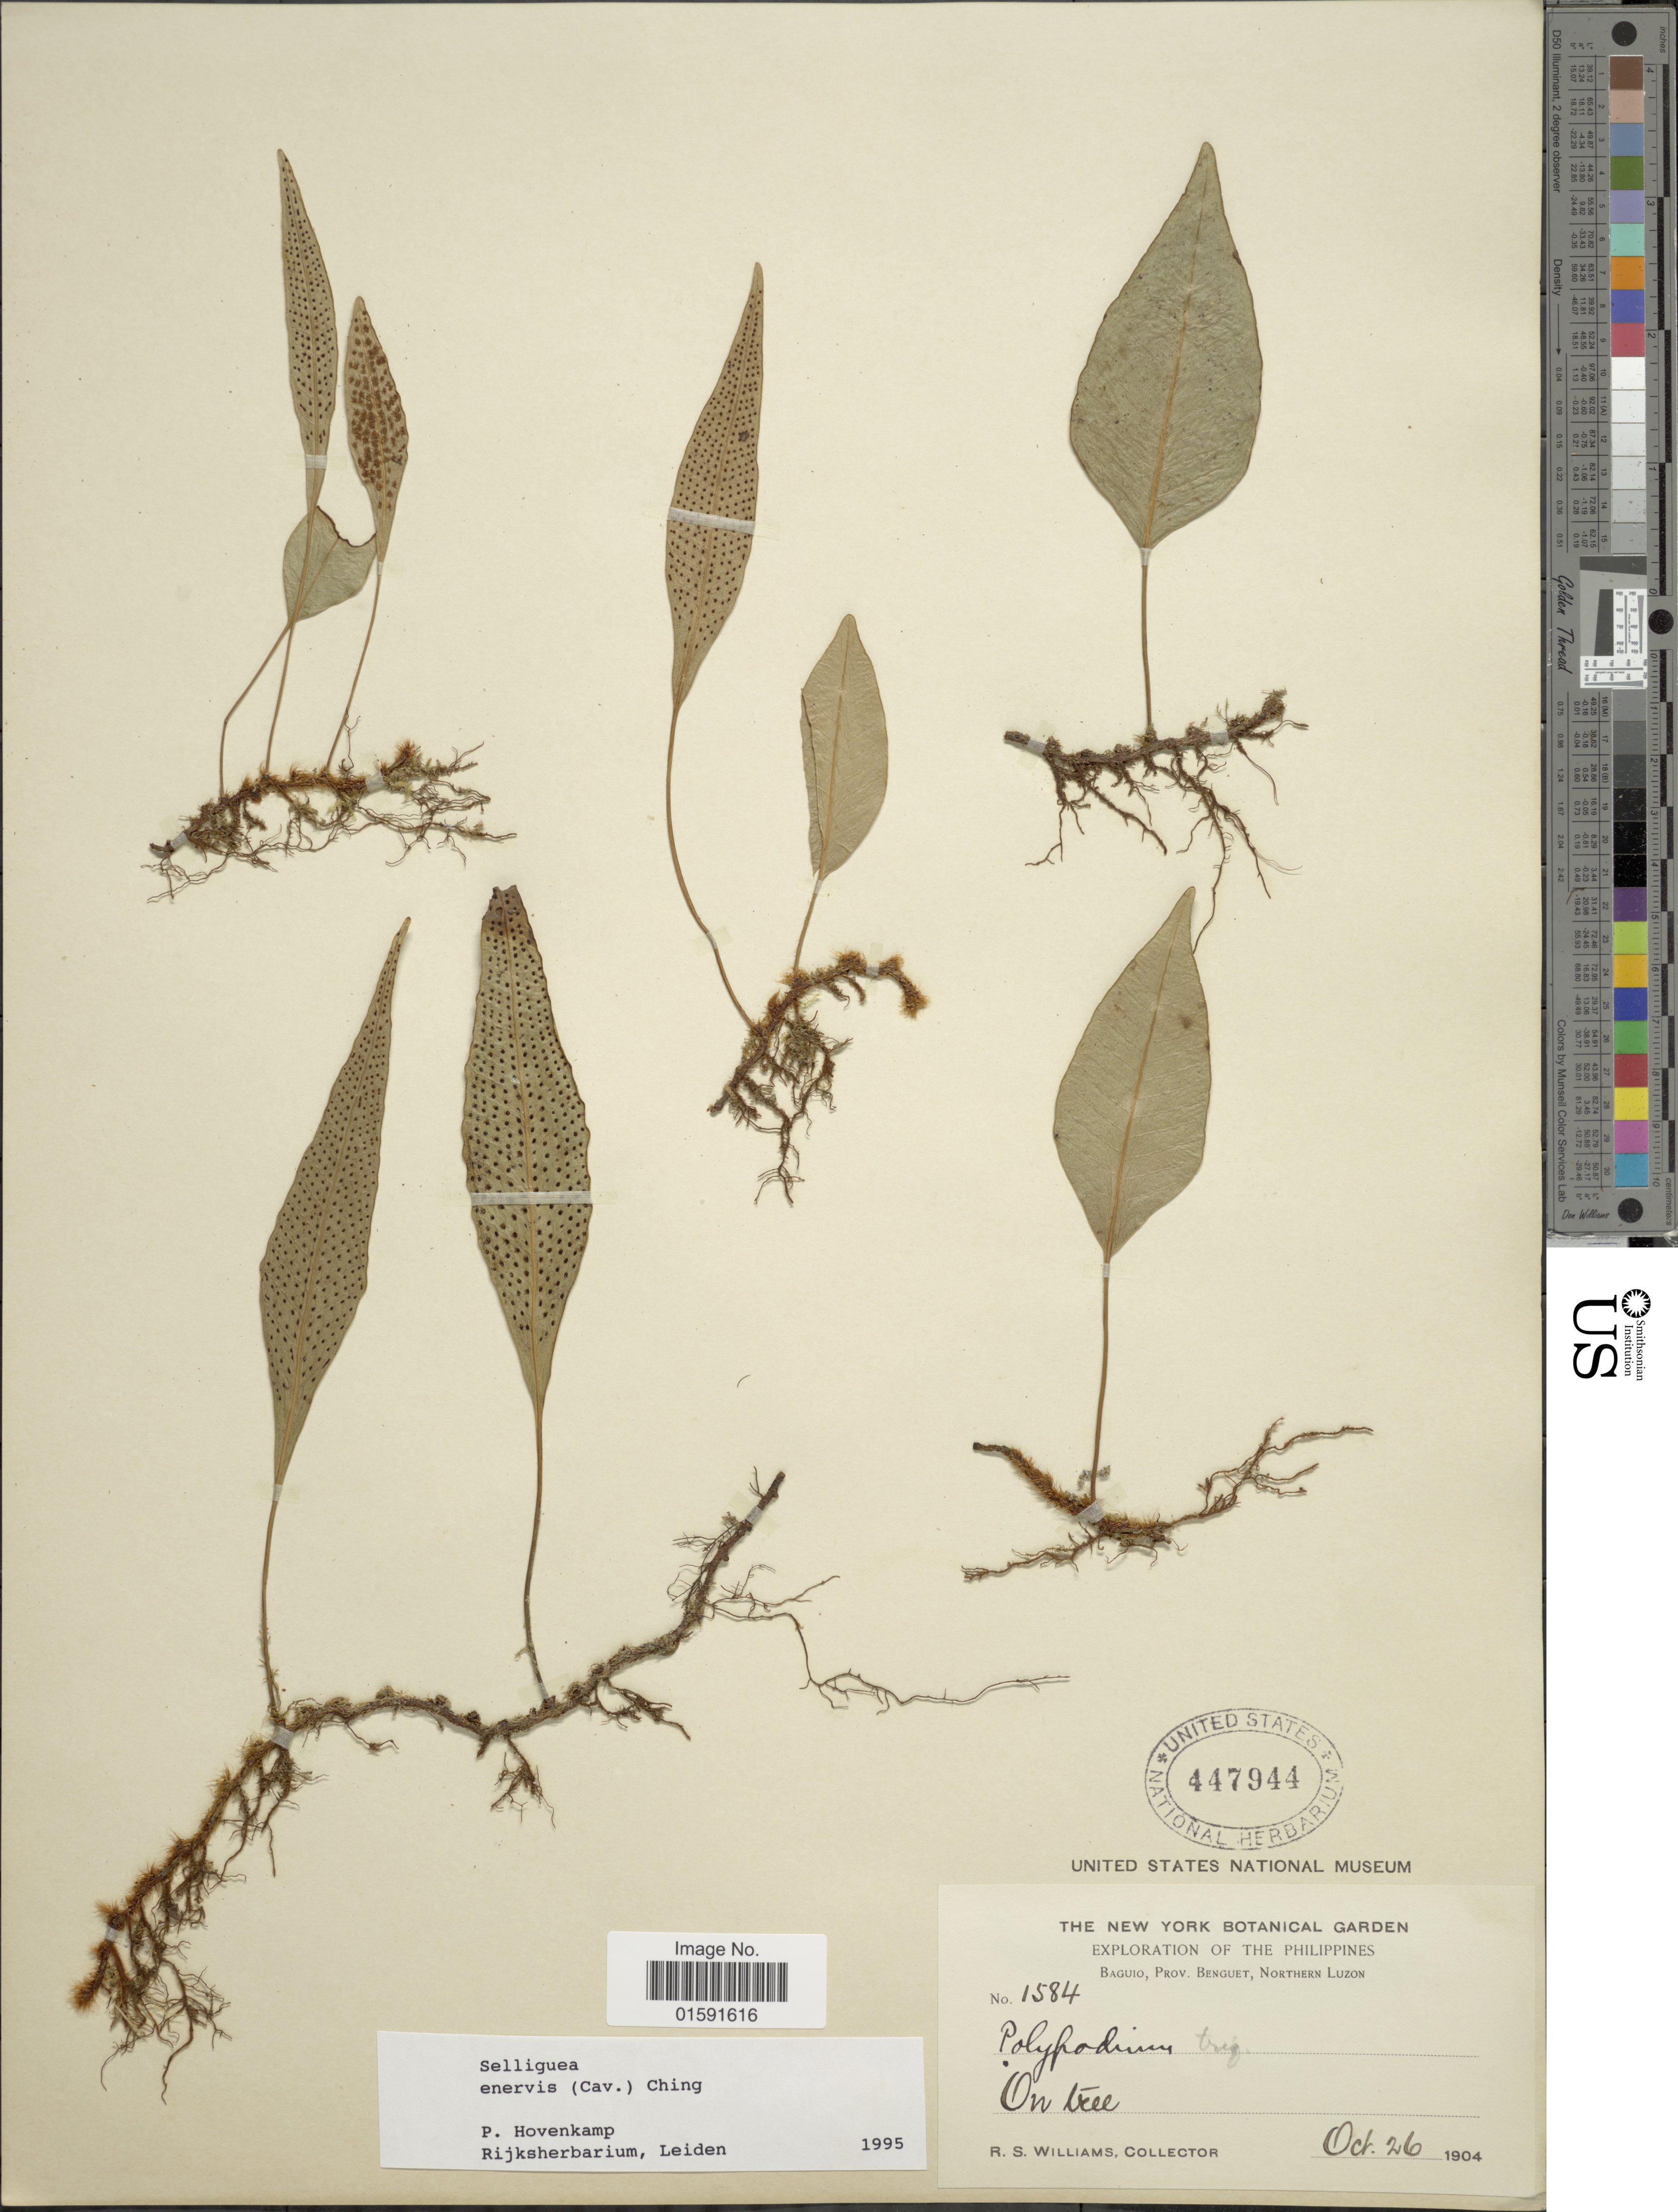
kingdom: Plantae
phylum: Tracheophyta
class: Polypodiopsida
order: Polypodiales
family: Polypodiaceae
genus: Selliguea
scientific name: Selliguea enervis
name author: (Cav.) Ching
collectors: R. S. Williams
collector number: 1584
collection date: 1904-10-26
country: Philippines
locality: Baguio, Prov., Benguet, Northern Luzon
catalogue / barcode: US 447944